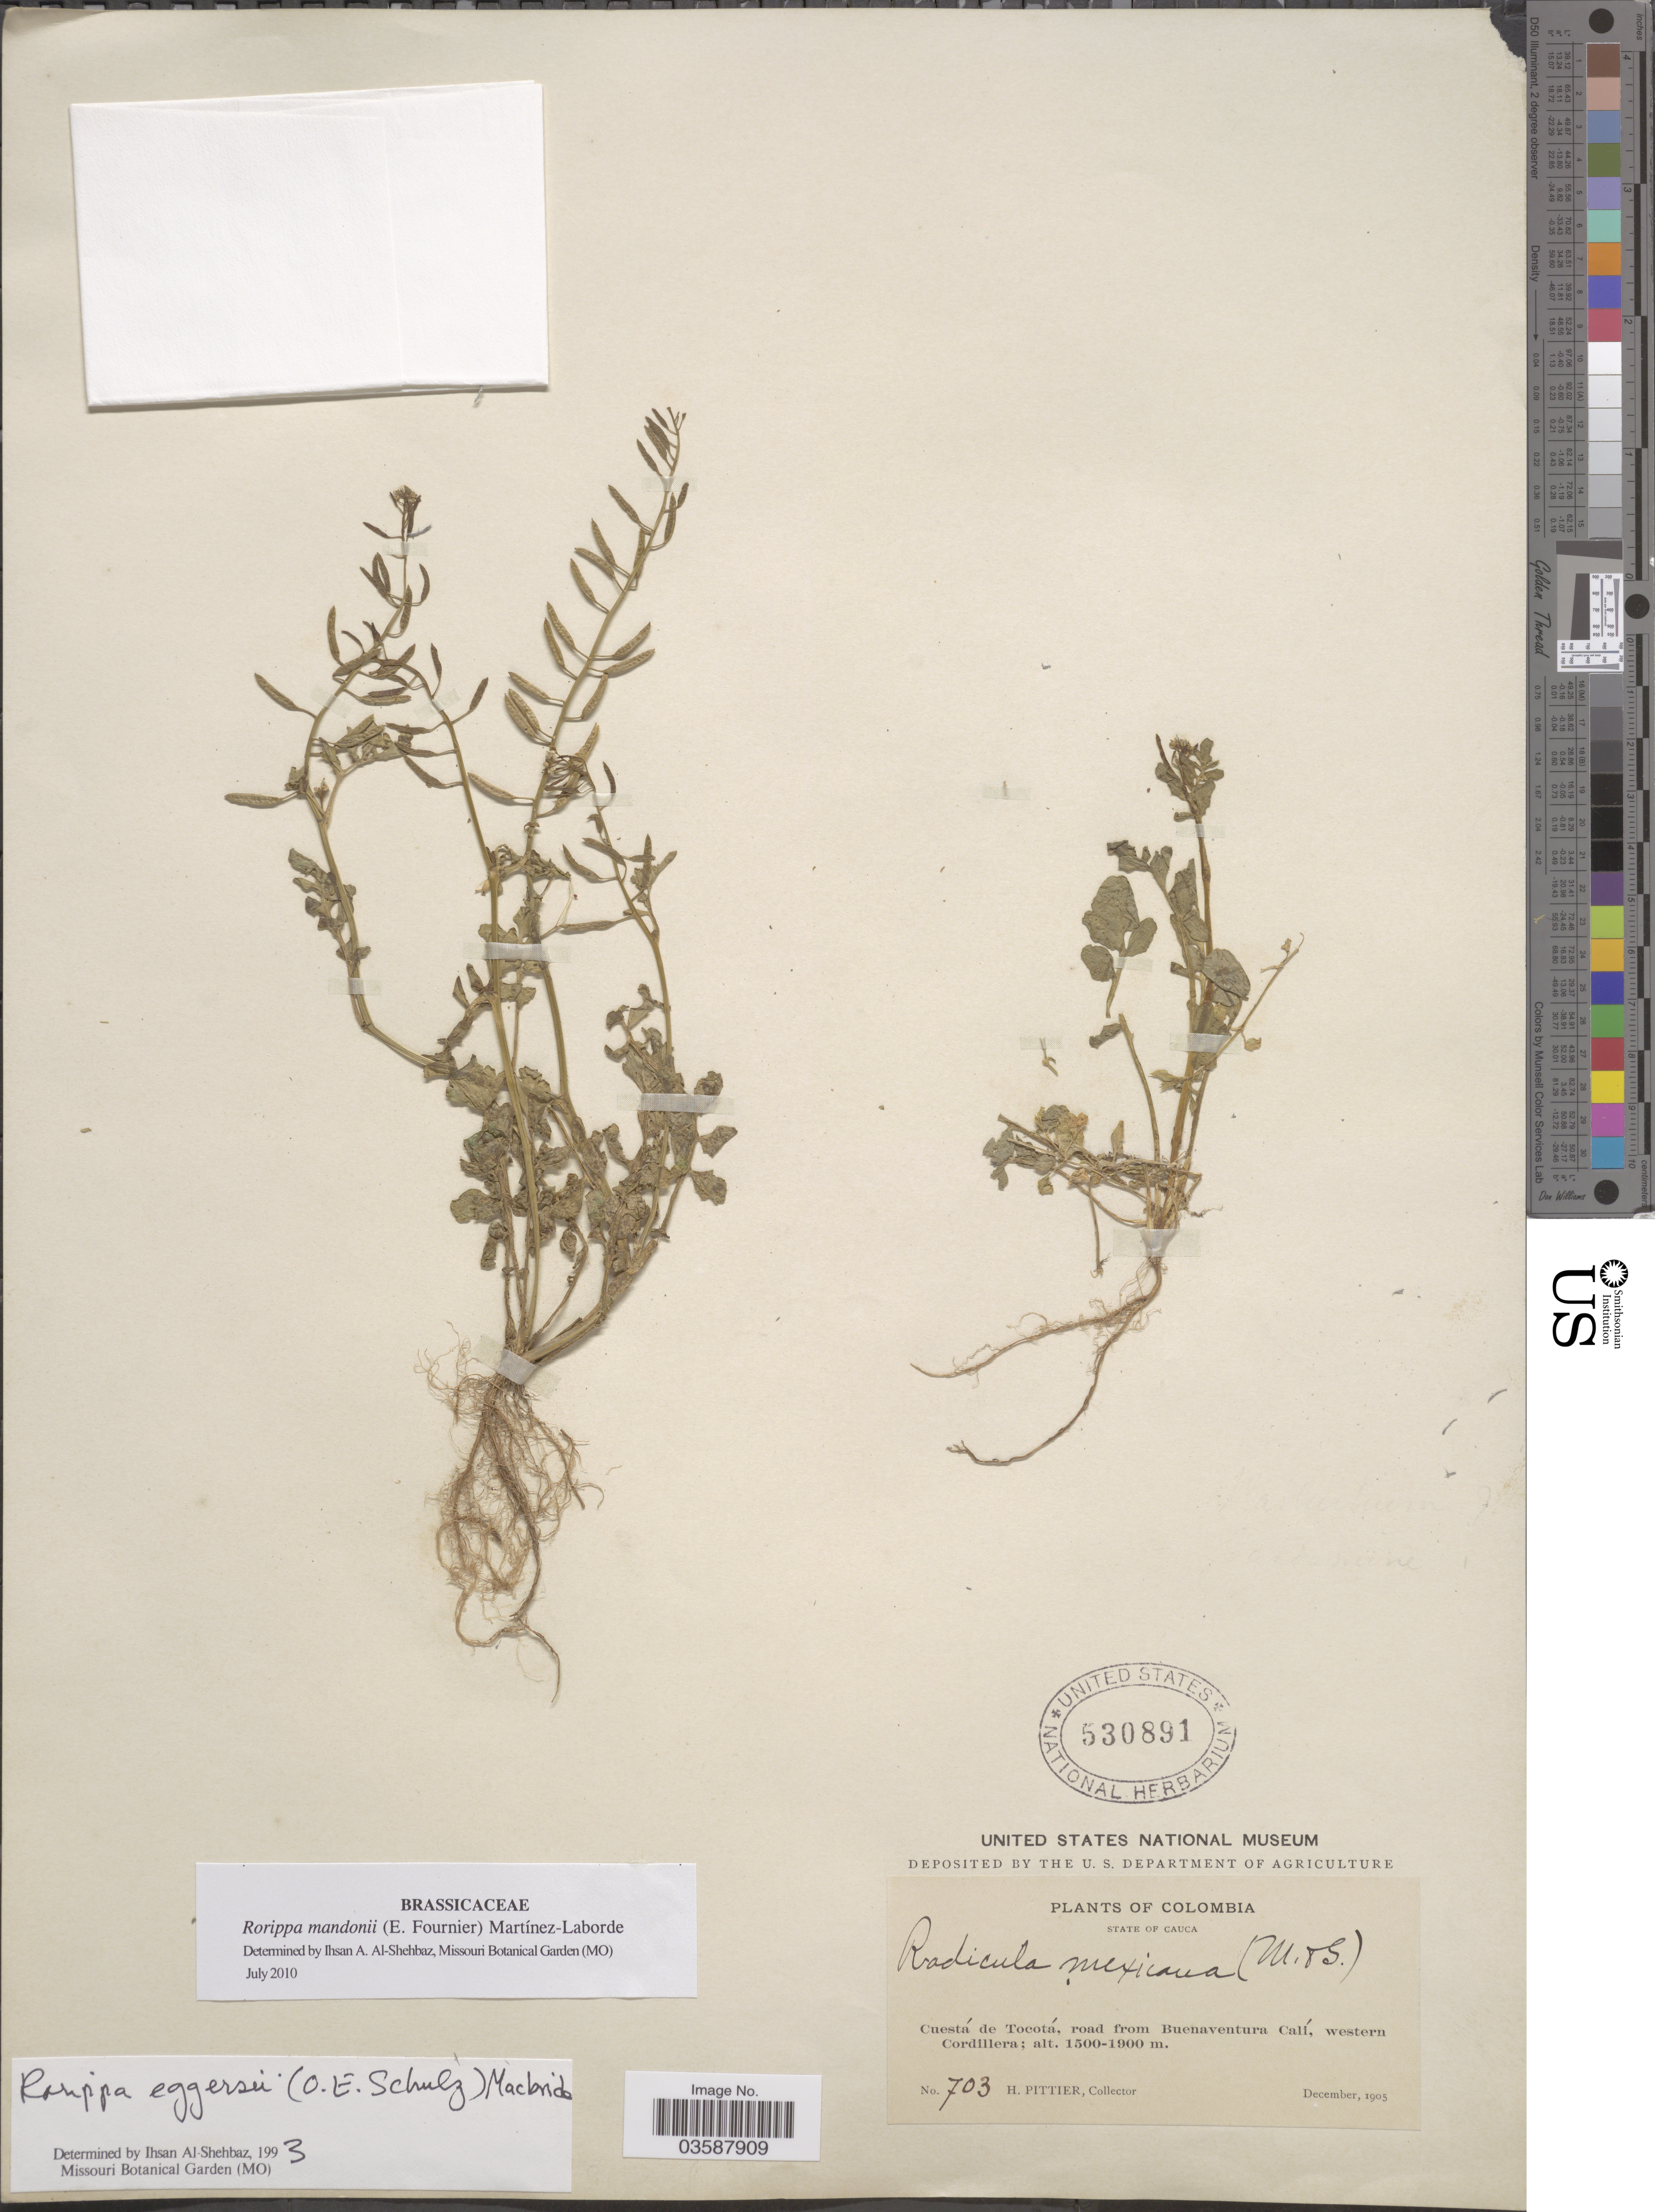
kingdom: Plantae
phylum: Tracheophyta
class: Magnoliopsida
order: Brassicales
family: Brassicaceae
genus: Rorippa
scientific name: Rorippa mandonii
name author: (E. Fourn.) Martinez-Laborde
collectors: H. F. Pittier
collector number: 703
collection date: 1905-12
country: Colombia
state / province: Cauca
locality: Cuestá de Tocotá, road from Buenaventura Calí, western Cordillera.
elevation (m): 1500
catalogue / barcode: US 530891